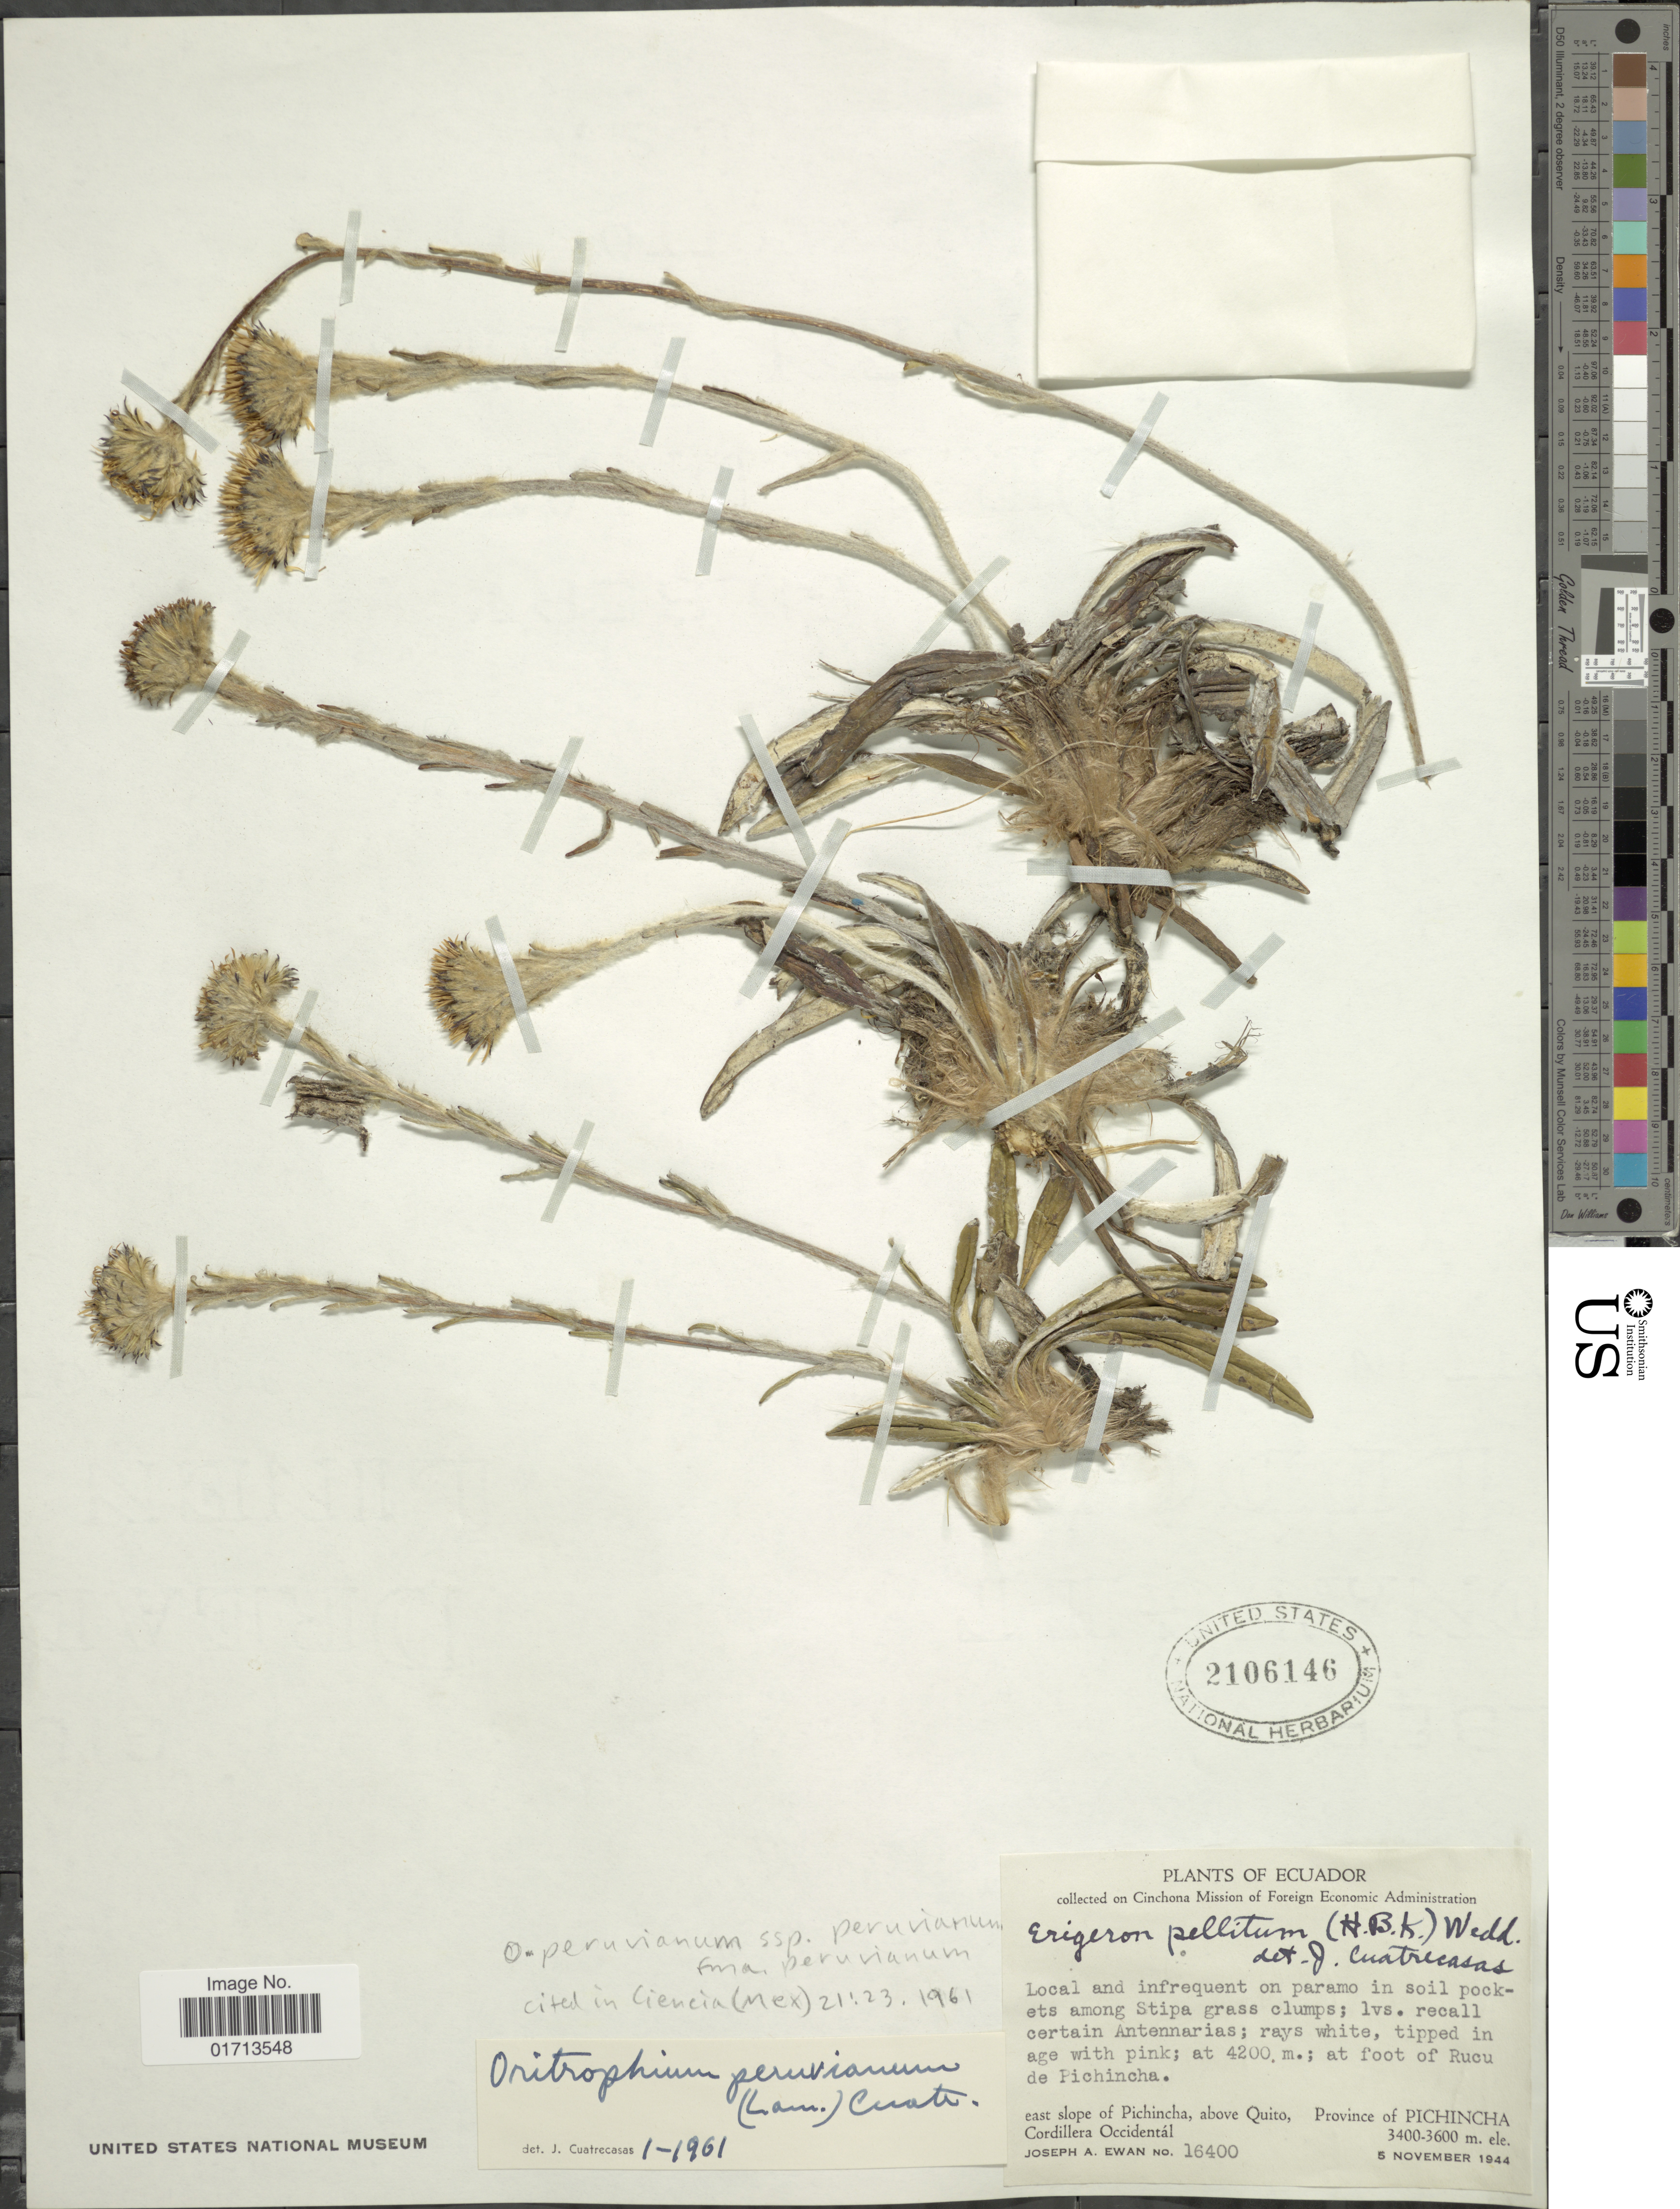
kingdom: Plantae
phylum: Tracheophyta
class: Magnoliopsida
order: Asterales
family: Asteraceae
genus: Oritrophium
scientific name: Oritrophium peruvianum f. peruvianum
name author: (Lam.) Cuatrec.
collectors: J. A. Ewan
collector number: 16400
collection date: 1944-11-05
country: Ecuador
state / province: Pichincha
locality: East slope of Pichincha, above Quito, Cordillera Occidental, at foot of Rucu de Pichincha.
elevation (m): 4200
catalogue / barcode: US 2106146